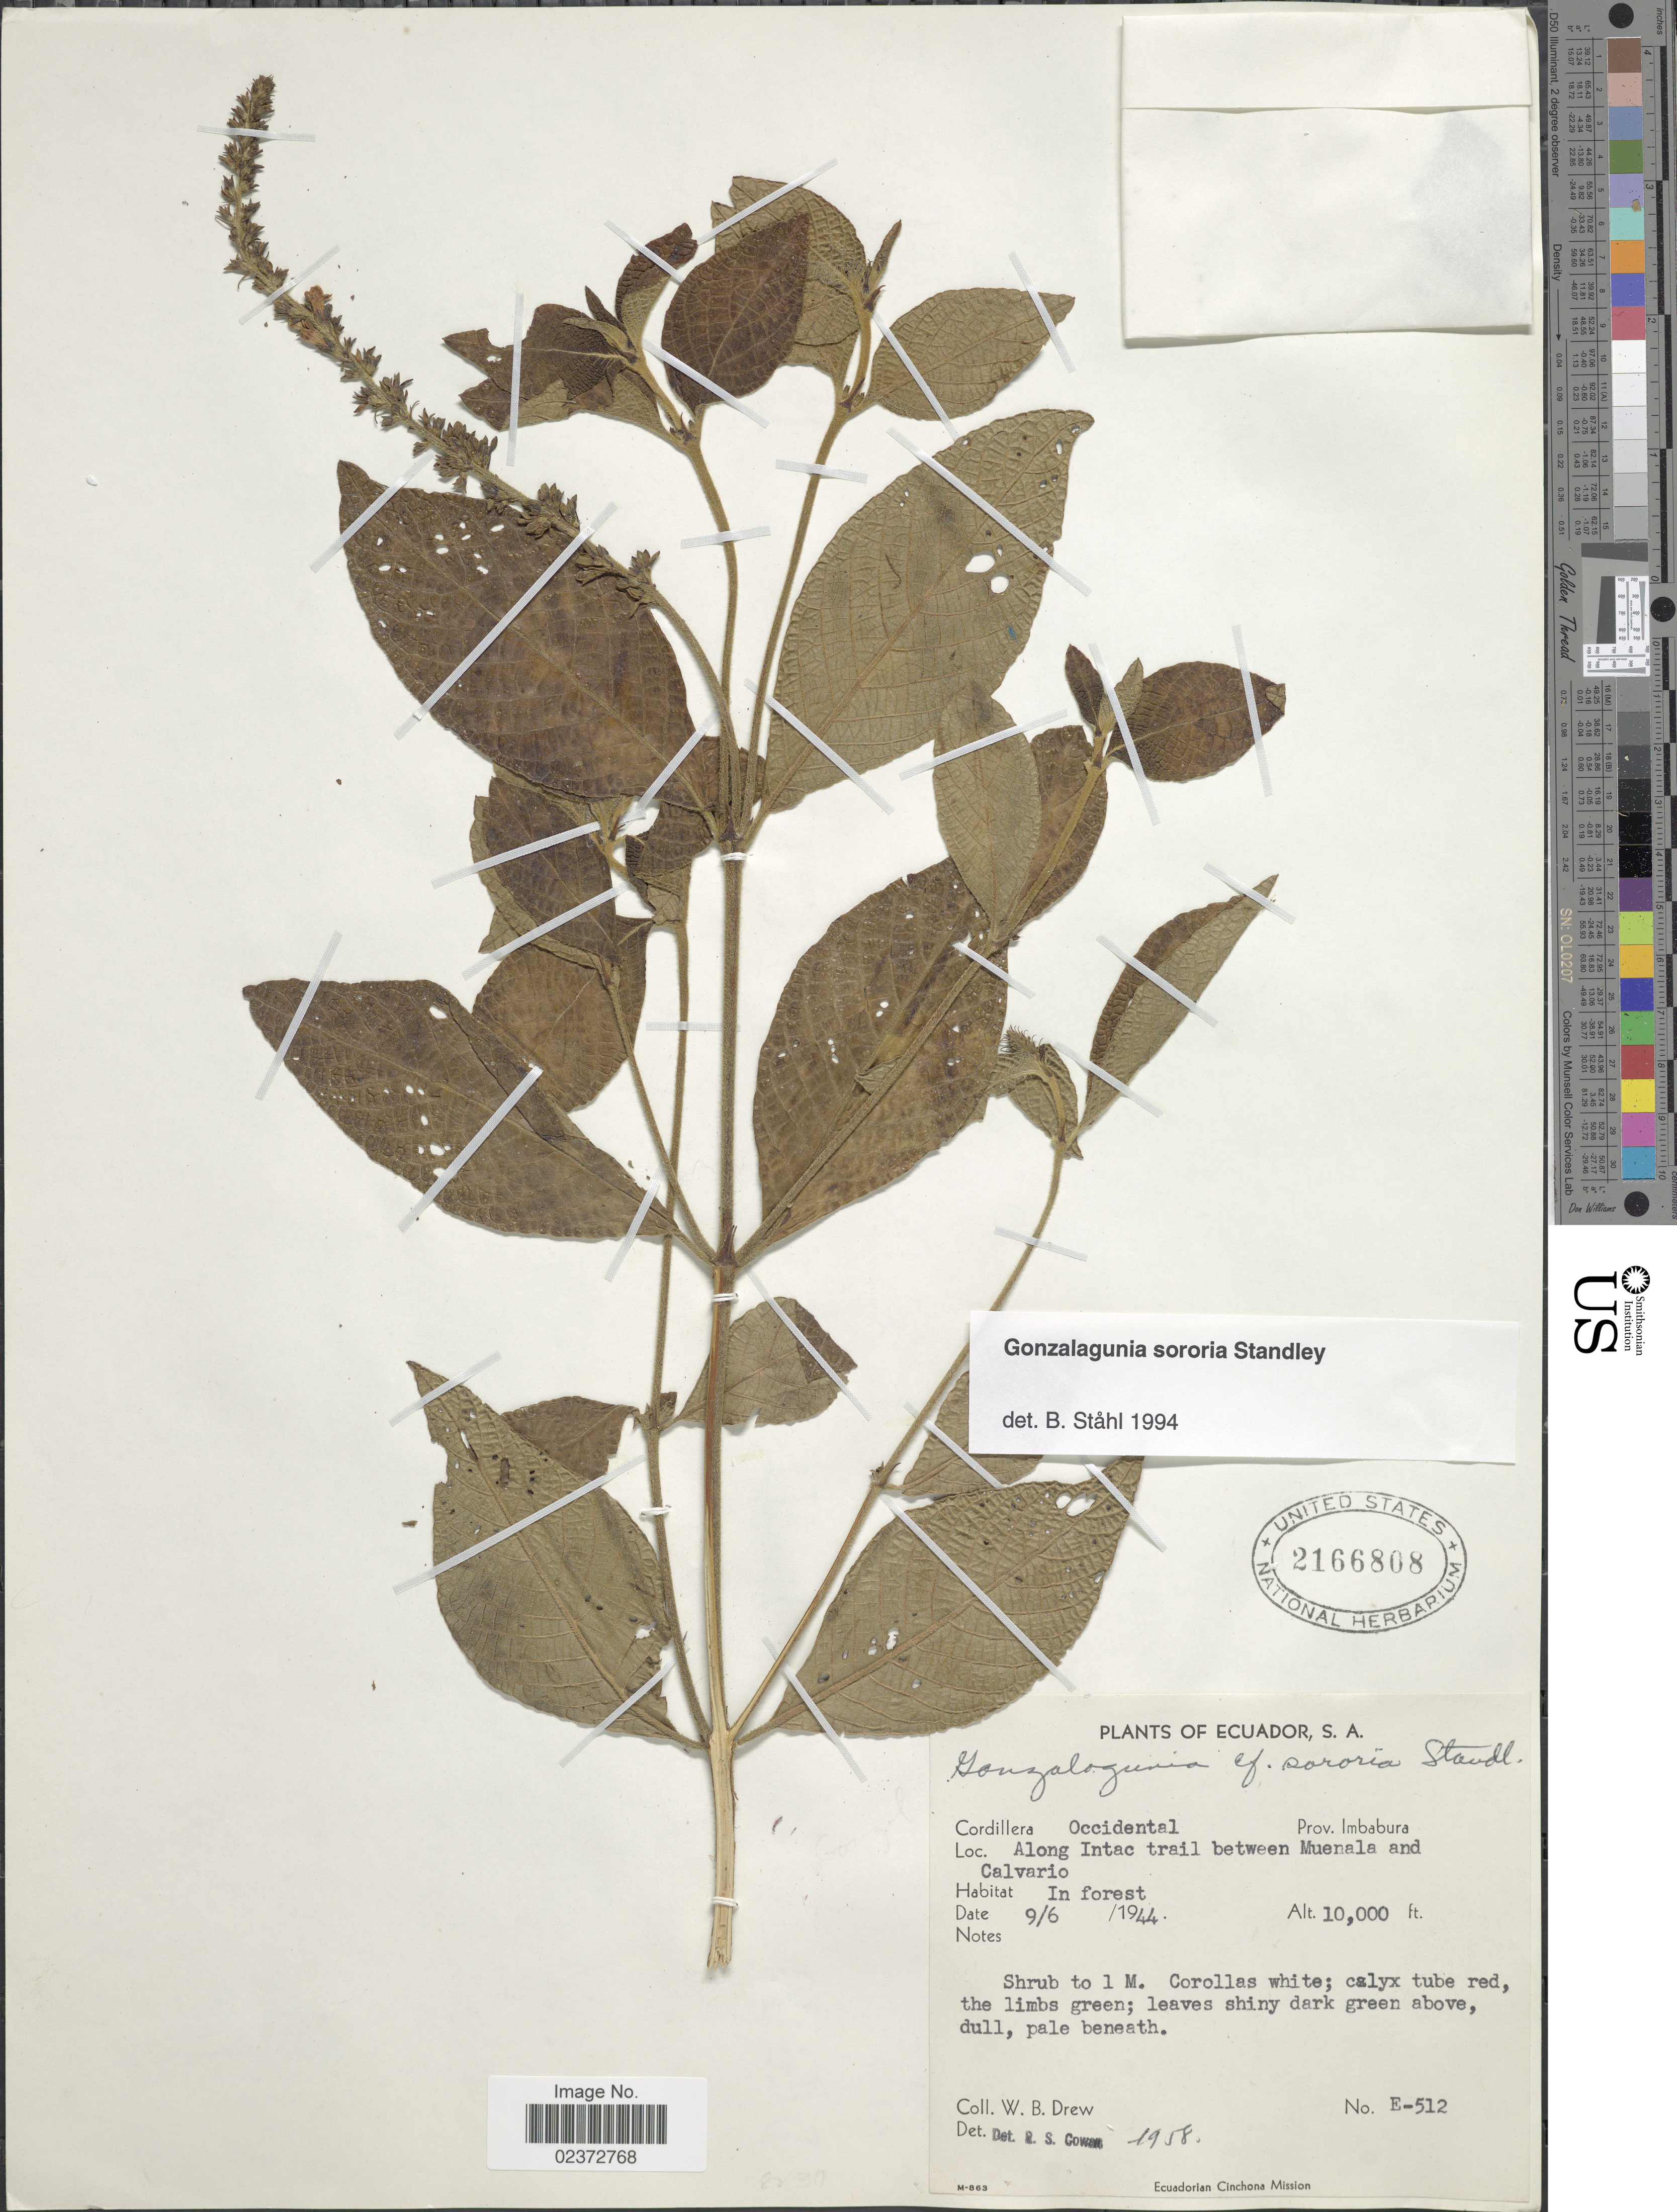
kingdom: Plantae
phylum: Tracheophyta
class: Magnoliopsida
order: Gentianales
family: Rubiaceae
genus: Gonzalagunia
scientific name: Gonzalagunia sororia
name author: Standl.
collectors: W. B. Drew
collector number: E-512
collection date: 1944-06-09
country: Ecuador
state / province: Imbabura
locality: Cordillera Occidental, Prov. Imbabura, Along Intac trail between Muenala and Calvario, In forest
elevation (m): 3048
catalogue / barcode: US 2166808